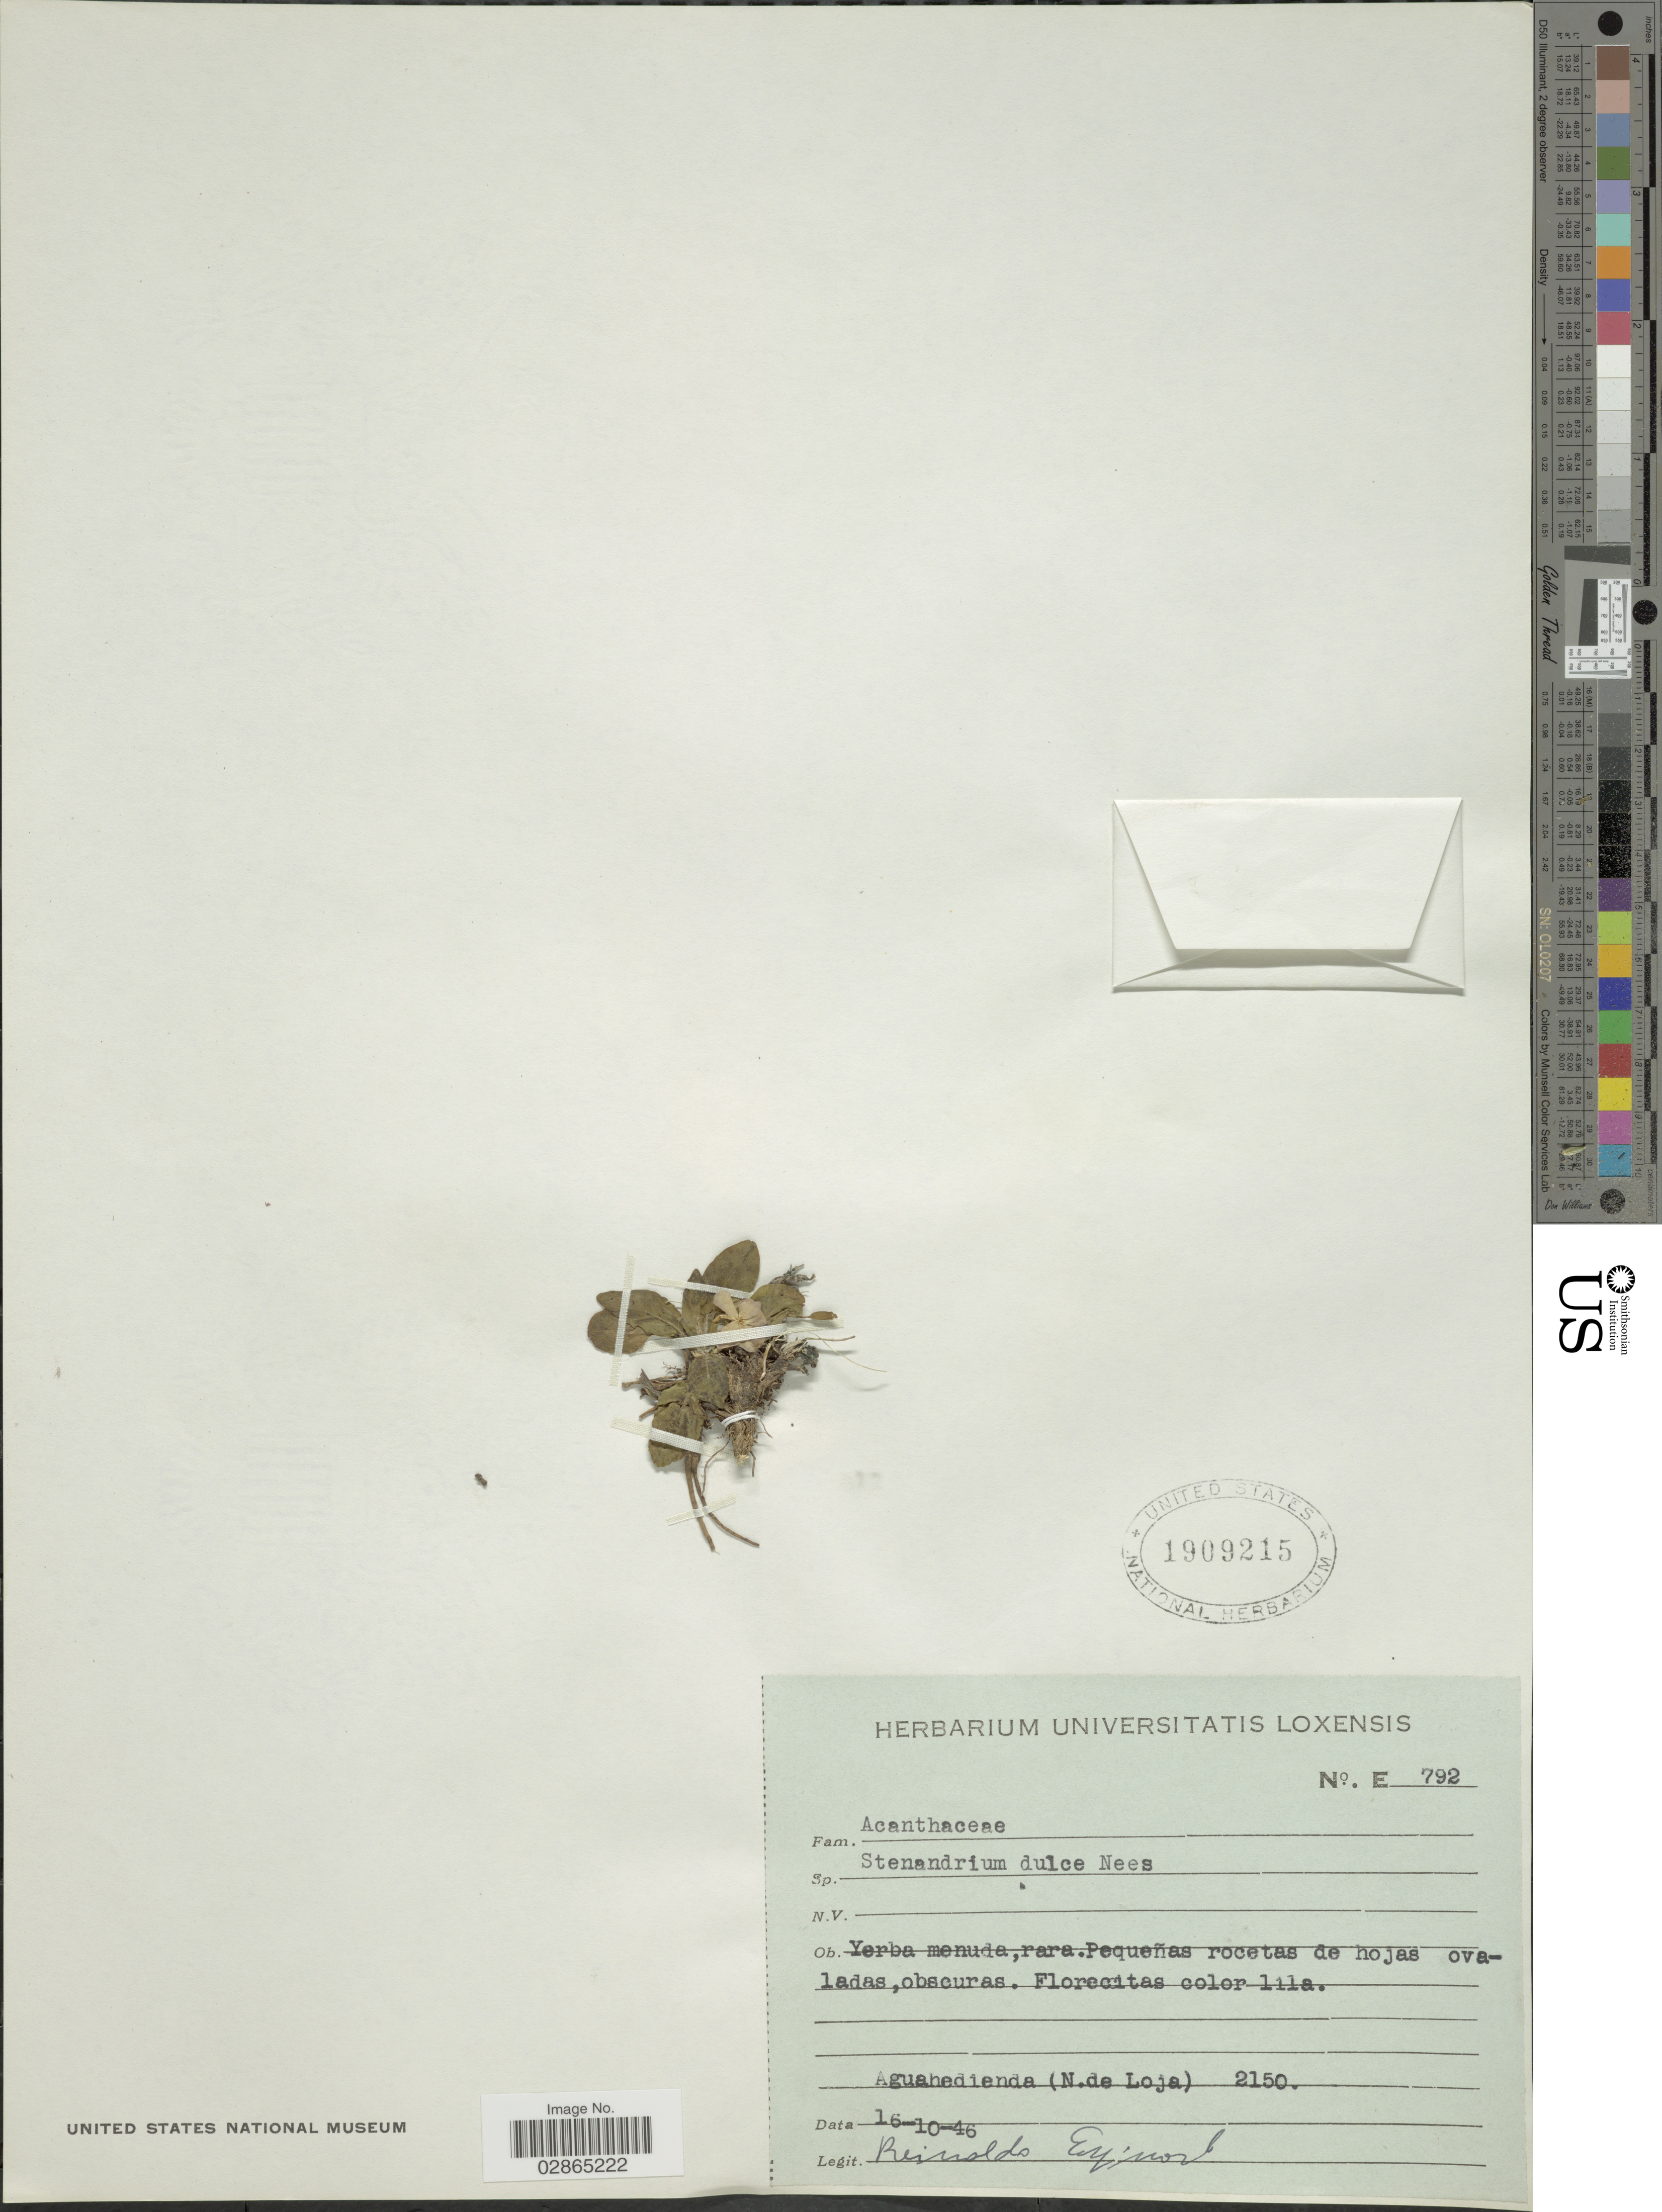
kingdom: Plantae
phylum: Tracheophyta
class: Magnoliopsida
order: Lamiales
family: Acanthaceae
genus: Stenandrium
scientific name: Stenandrium dulce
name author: (Cav.) Nees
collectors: R. Espinosa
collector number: E792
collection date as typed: Transcribed d/m/y: 16/10/46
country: Ecuador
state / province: Loja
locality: Aguahedienda (N. de Loja).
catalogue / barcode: US 1909215